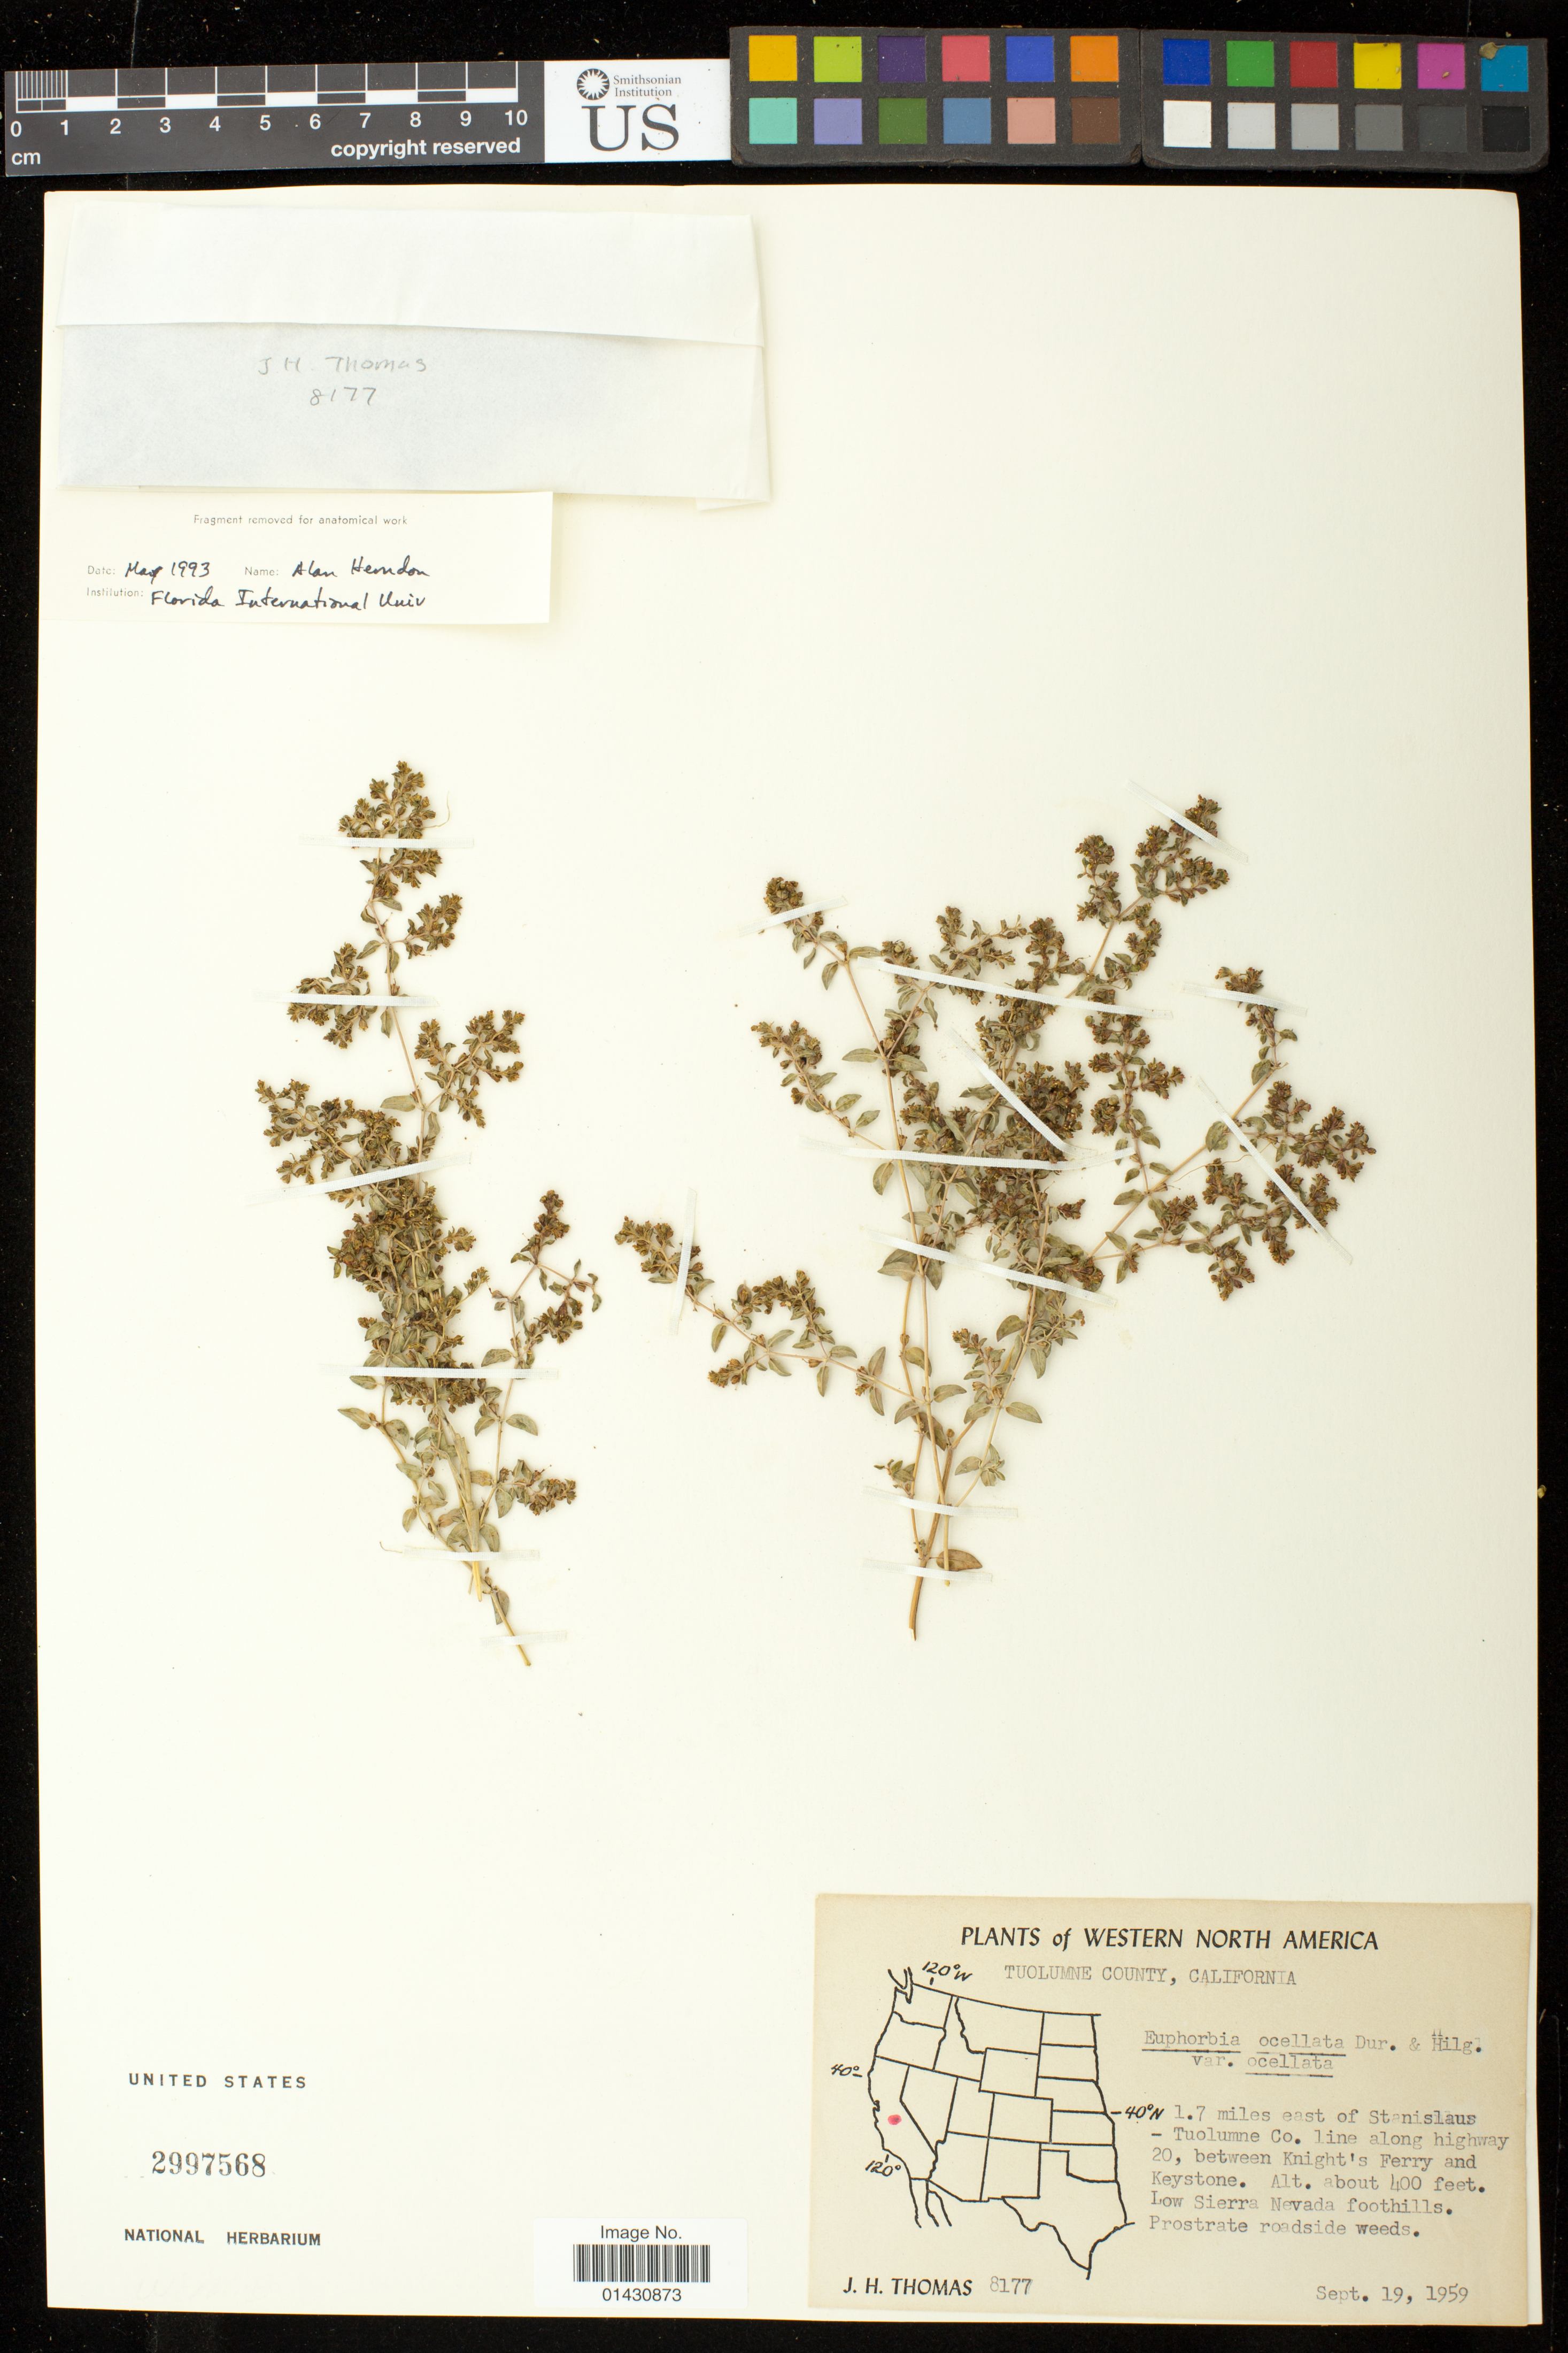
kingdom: Plantae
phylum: Tracheophyta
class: Magnoliopsida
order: Malpighiales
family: Euphorbiaceae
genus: Euphorbia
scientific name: Euphorbia ocellata subsp. ocellata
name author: Durand & Hilg.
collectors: J. H. Thomas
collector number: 8177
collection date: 1959-09-19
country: United States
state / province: California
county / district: Tuolumne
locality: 1.7 miles east of Stanislaus-Tuolumne Co. line along highway 20, between Knight's Ferry and Keystone.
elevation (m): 122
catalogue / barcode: US 2997568